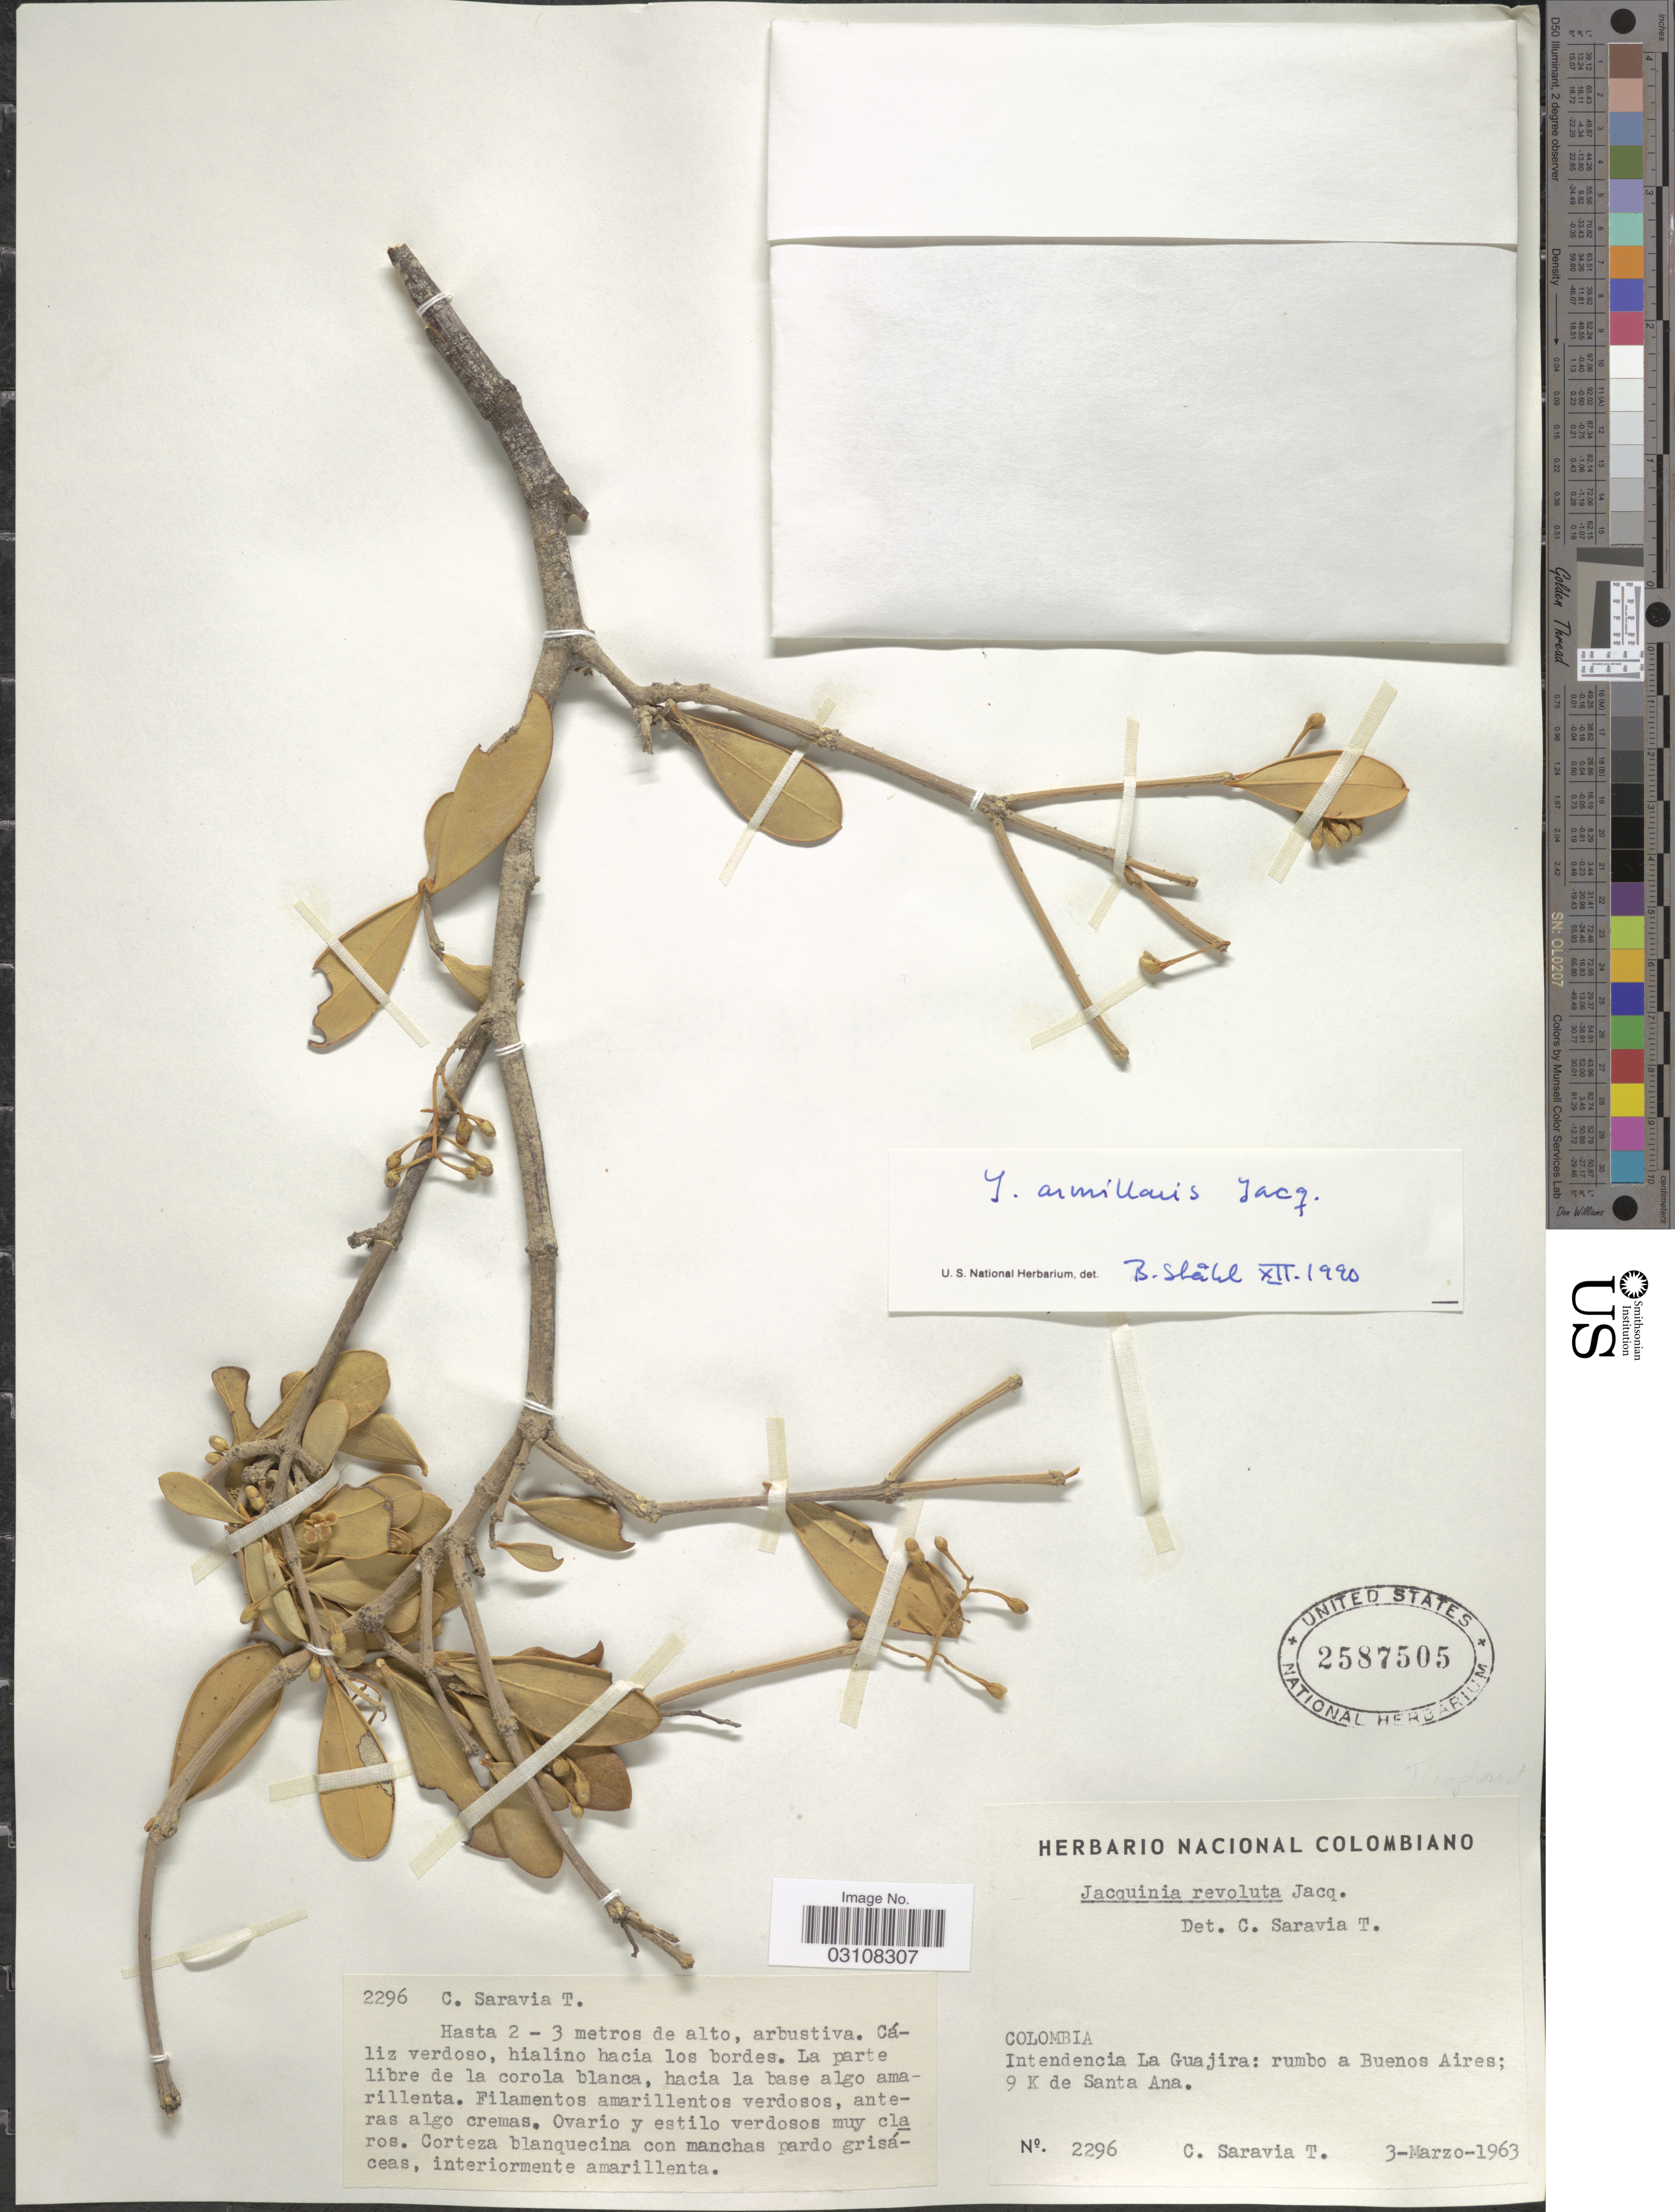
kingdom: Plantae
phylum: Tracheophyta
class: Magnoliopsida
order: Ericales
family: Primulaceae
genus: Jacquinia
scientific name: Jacquinia armillaris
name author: Jacq.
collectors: C. Saravia T.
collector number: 2296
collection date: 1963-03-03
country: Colombia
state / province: La Guajira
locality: Intendencia La Guajira: rumbo a Buenos Aires; 9 K de Santa Ana.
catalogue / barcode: US 2587505